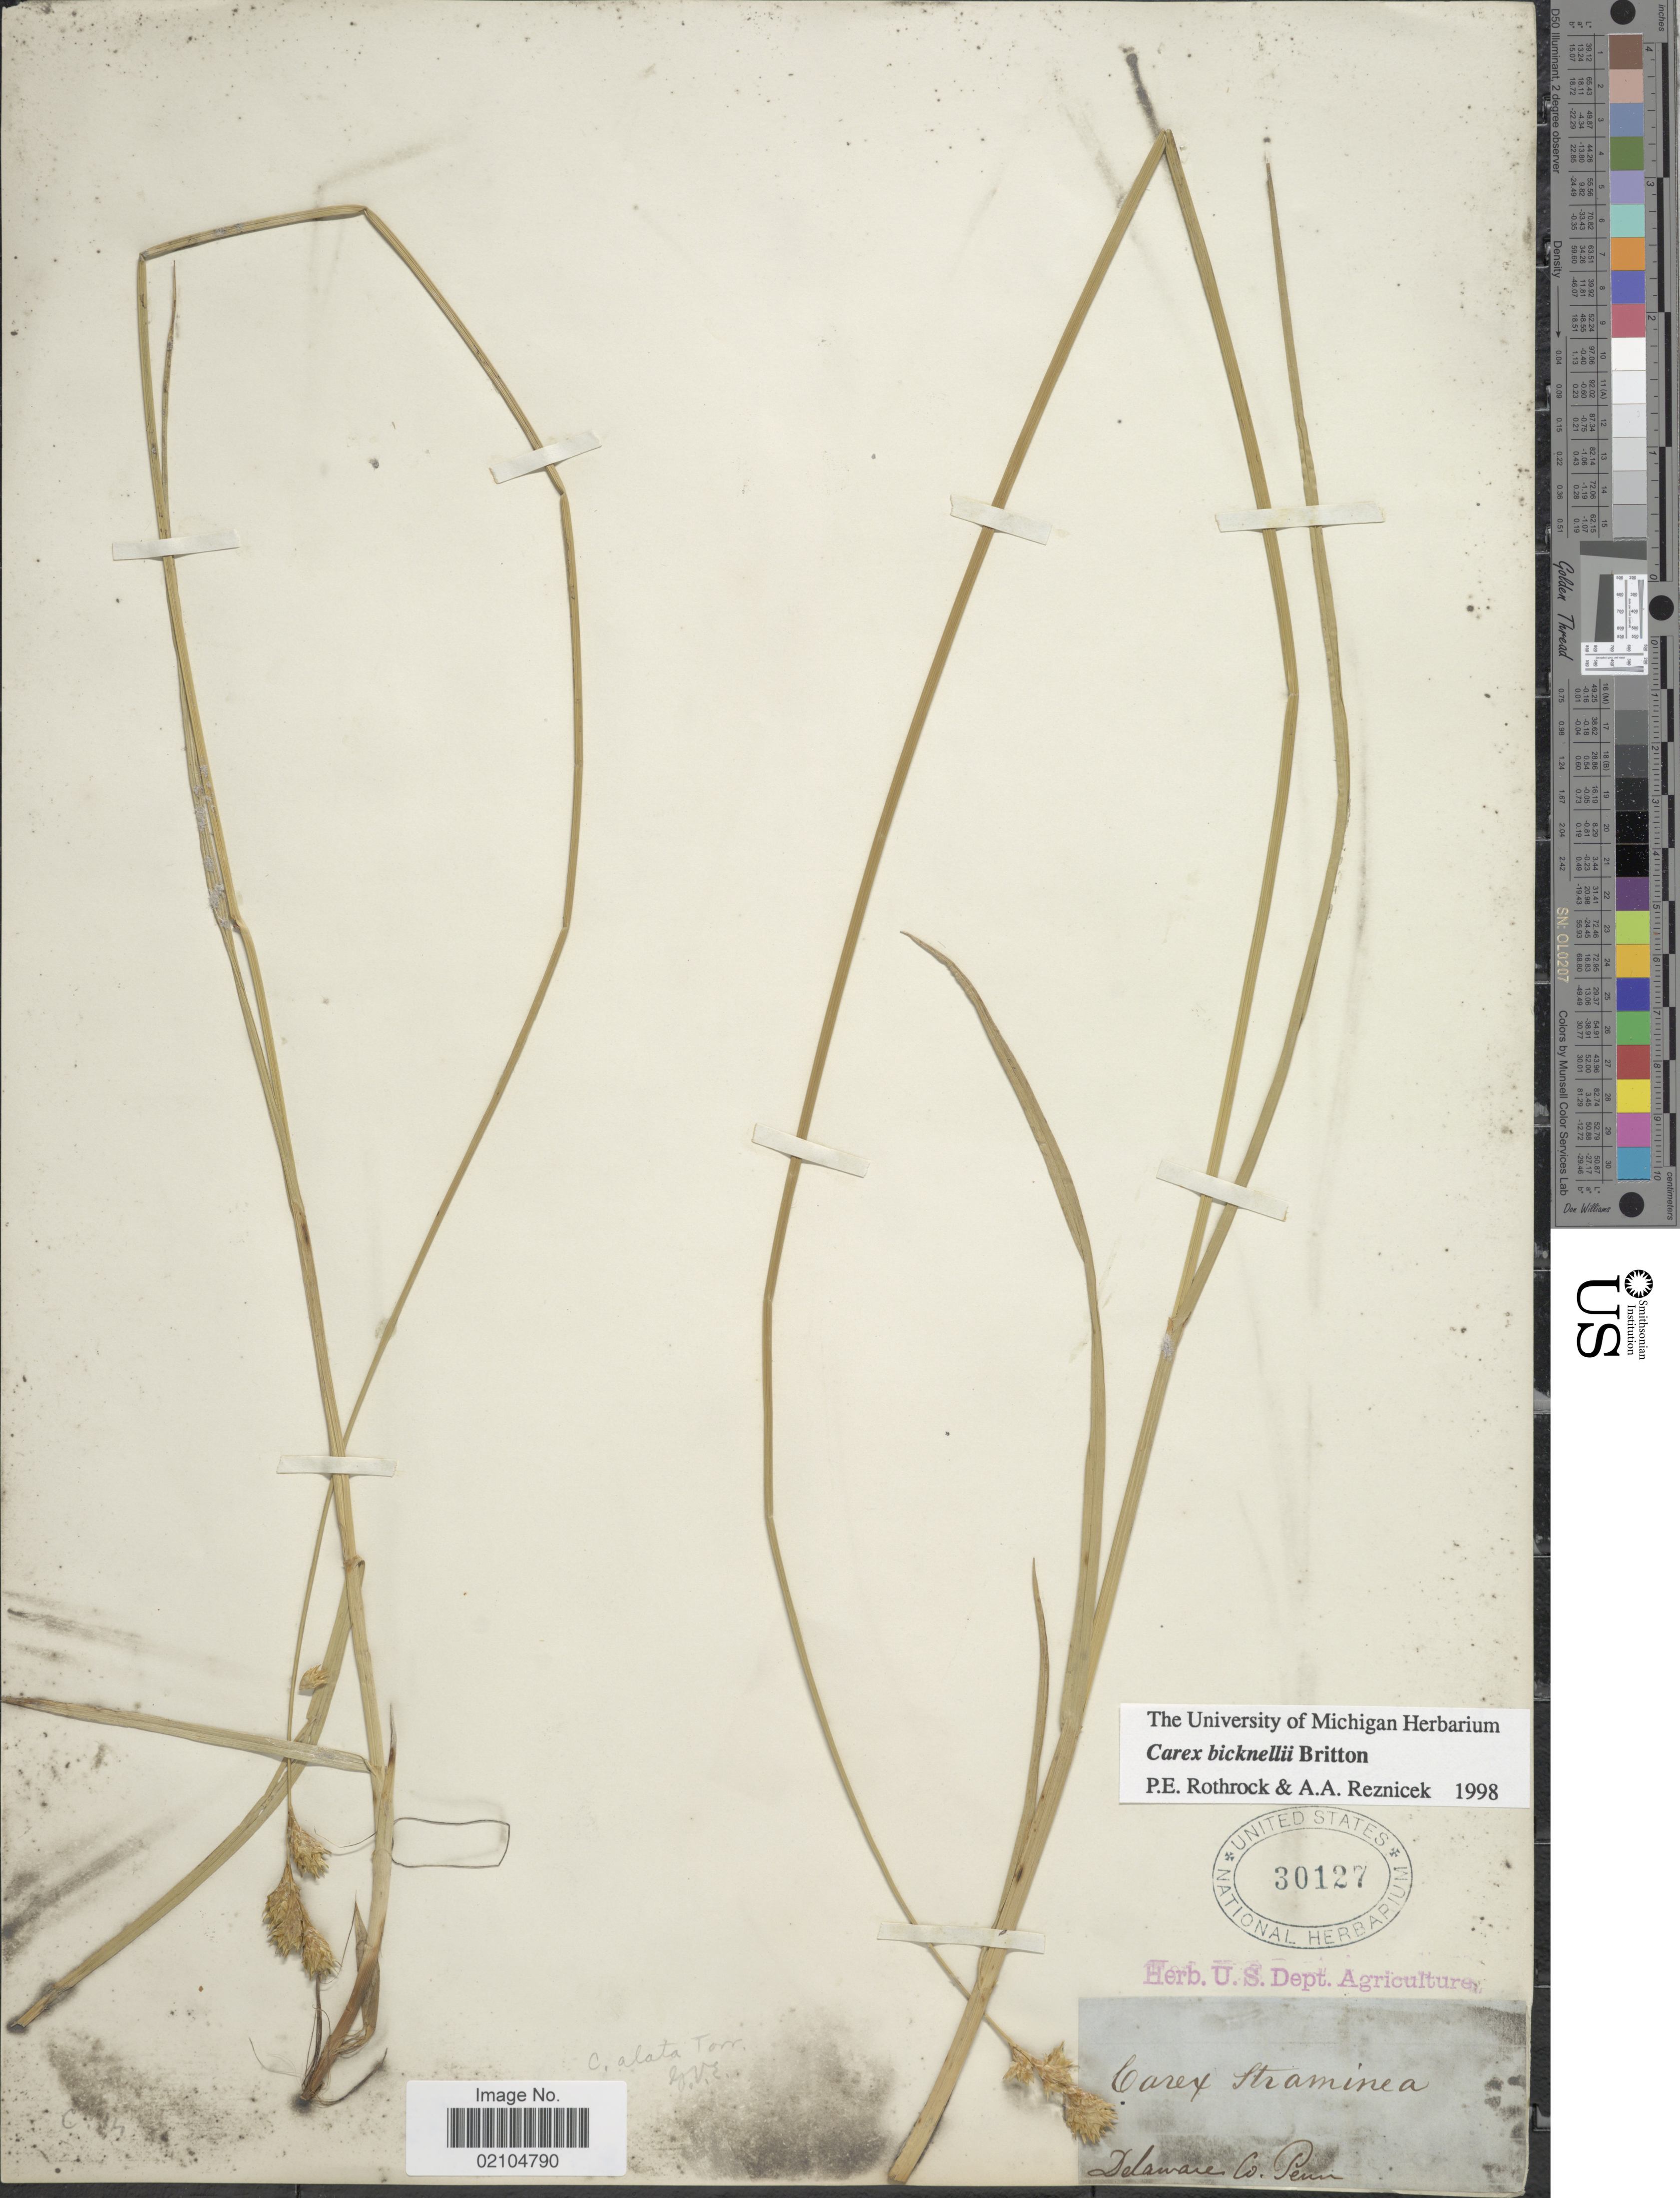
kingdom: Plantae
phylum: Tracheophyta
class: Liliopsida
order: Poales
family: Cyperaceae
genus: Carex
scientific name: Carex bicknellii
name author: Britton & A. Br.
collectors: Facchini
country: United States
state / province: Pennsylvania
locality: Delaware Co. Penn.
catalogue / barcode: US 30127